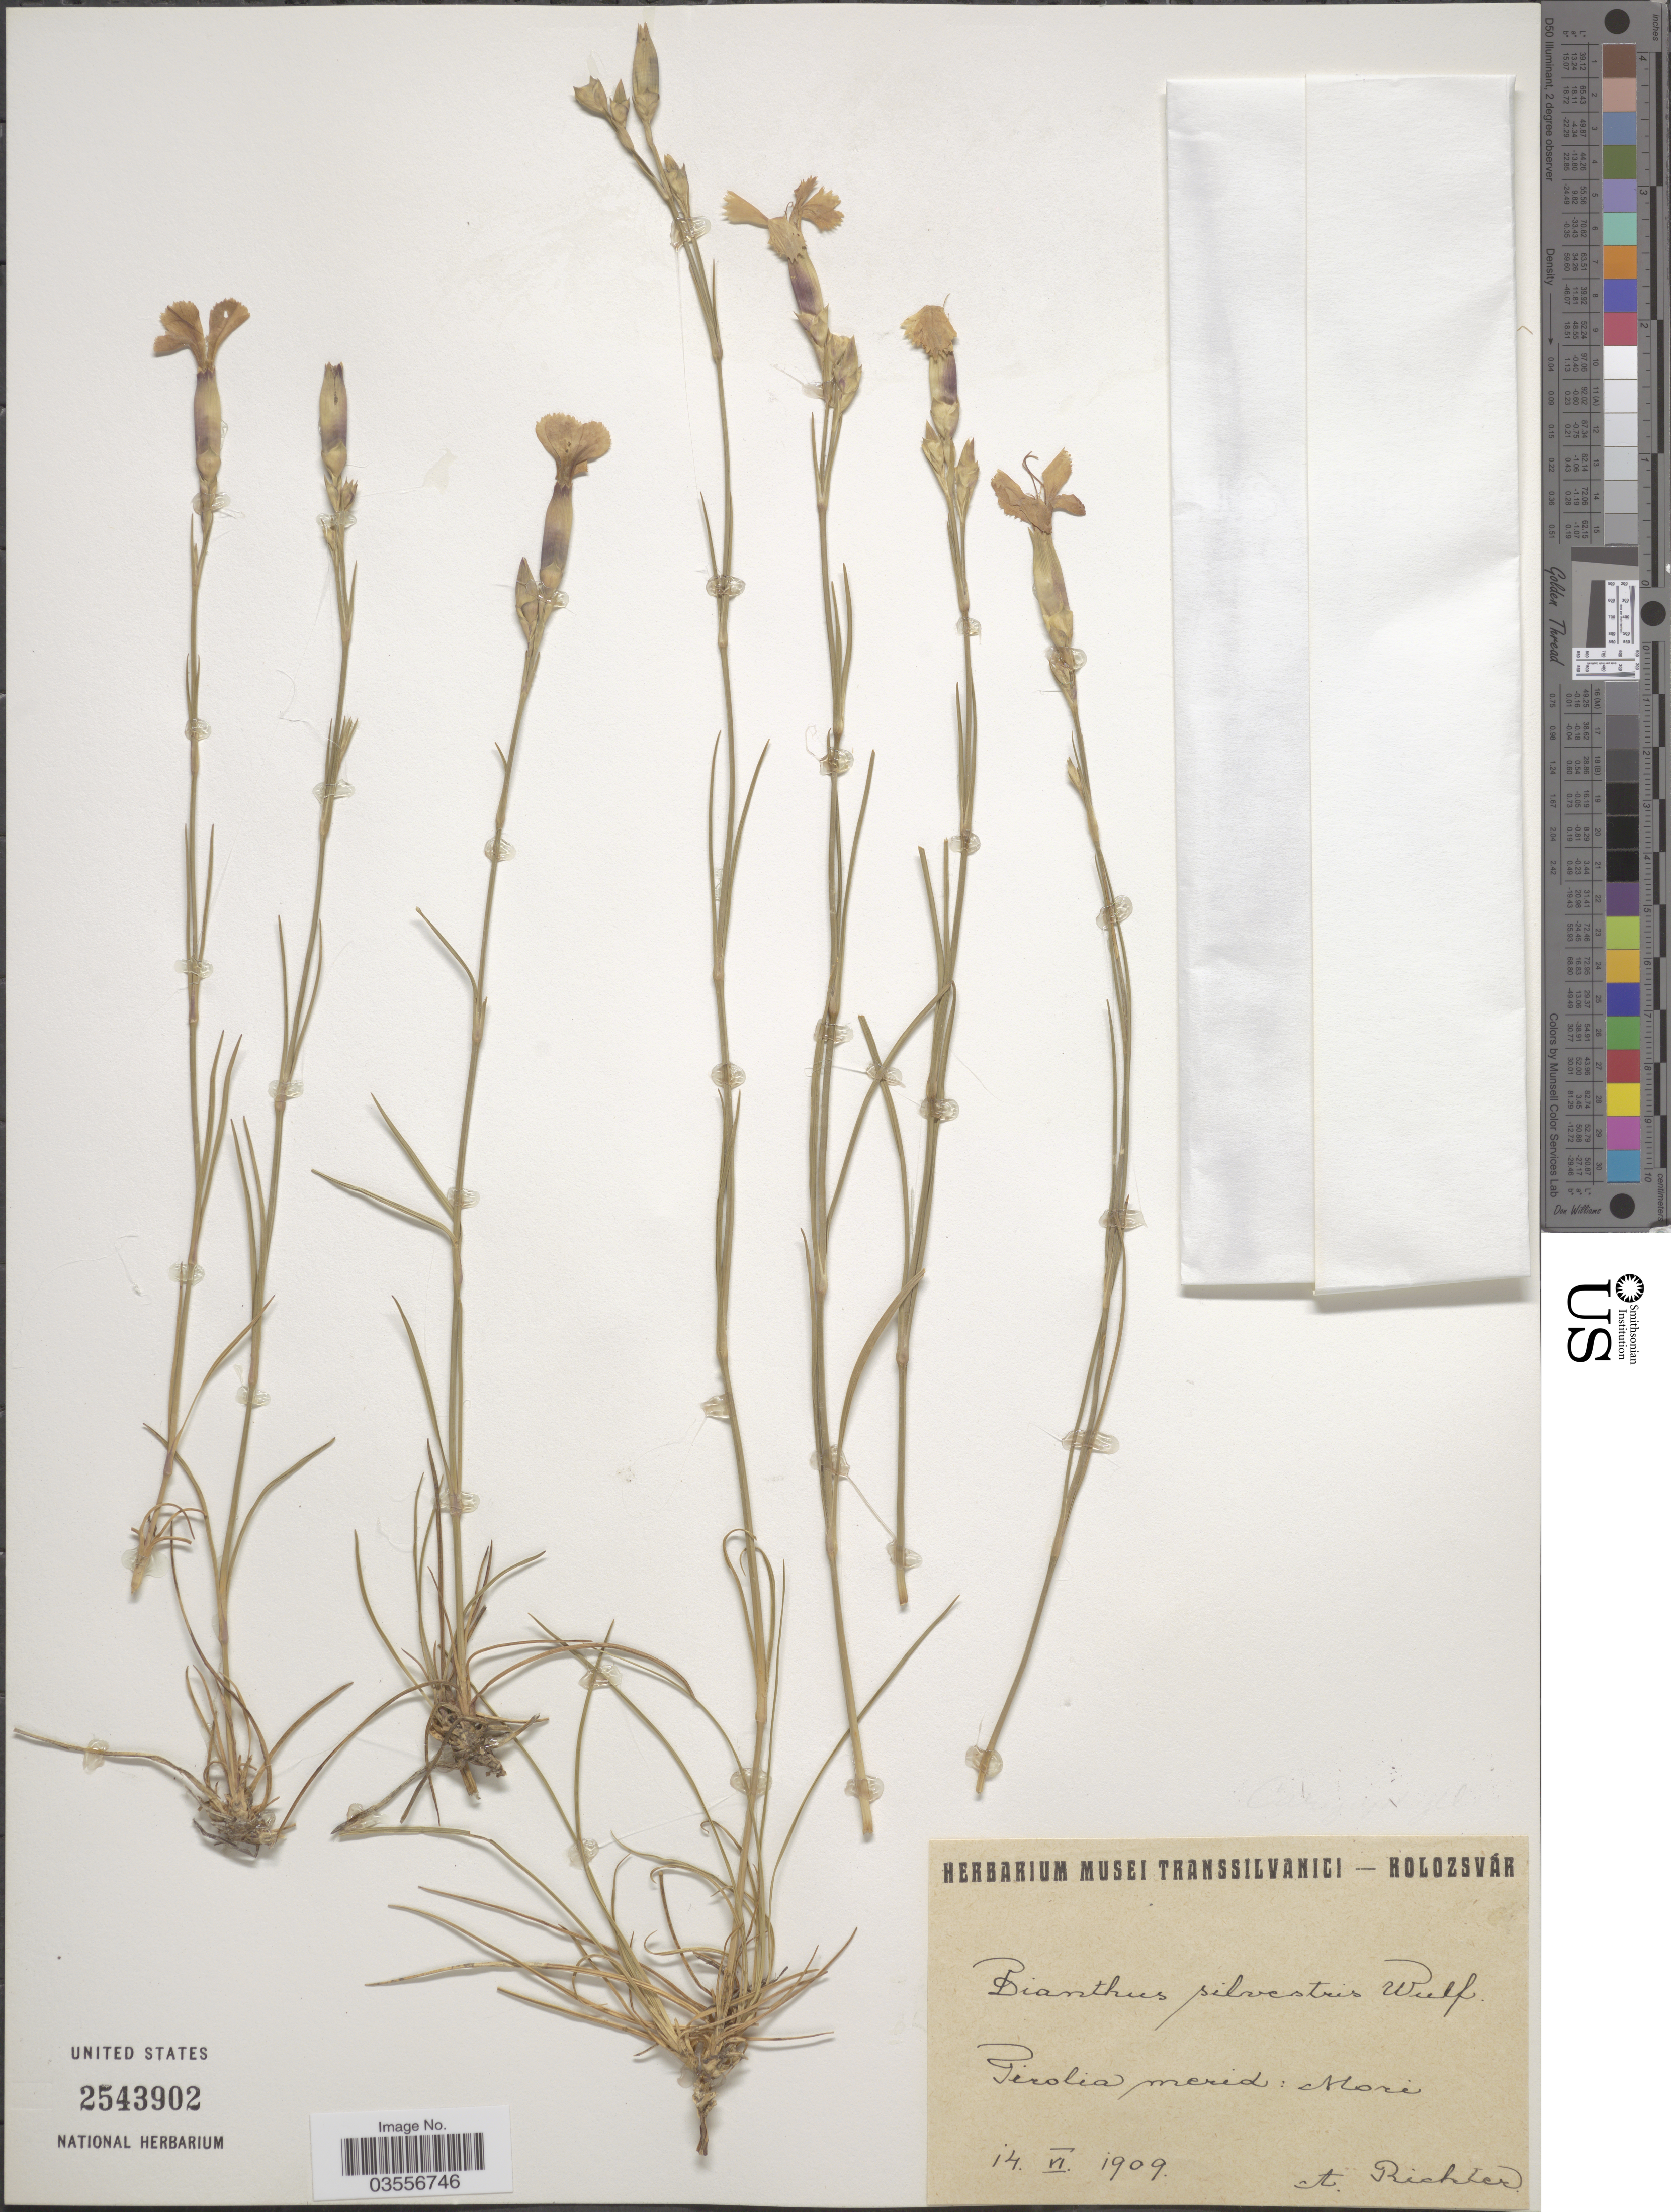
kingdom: Plantae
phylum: Tracheophyta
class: Magnoliopsida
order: Caryophyllales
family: Caryophyllaceae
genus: Dianthus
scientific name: Dianthus sylvestris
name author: Wulfen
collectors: -- Richter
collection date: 1909-06-14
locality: Pirolia merid: Mori.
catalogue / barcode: US 2543902